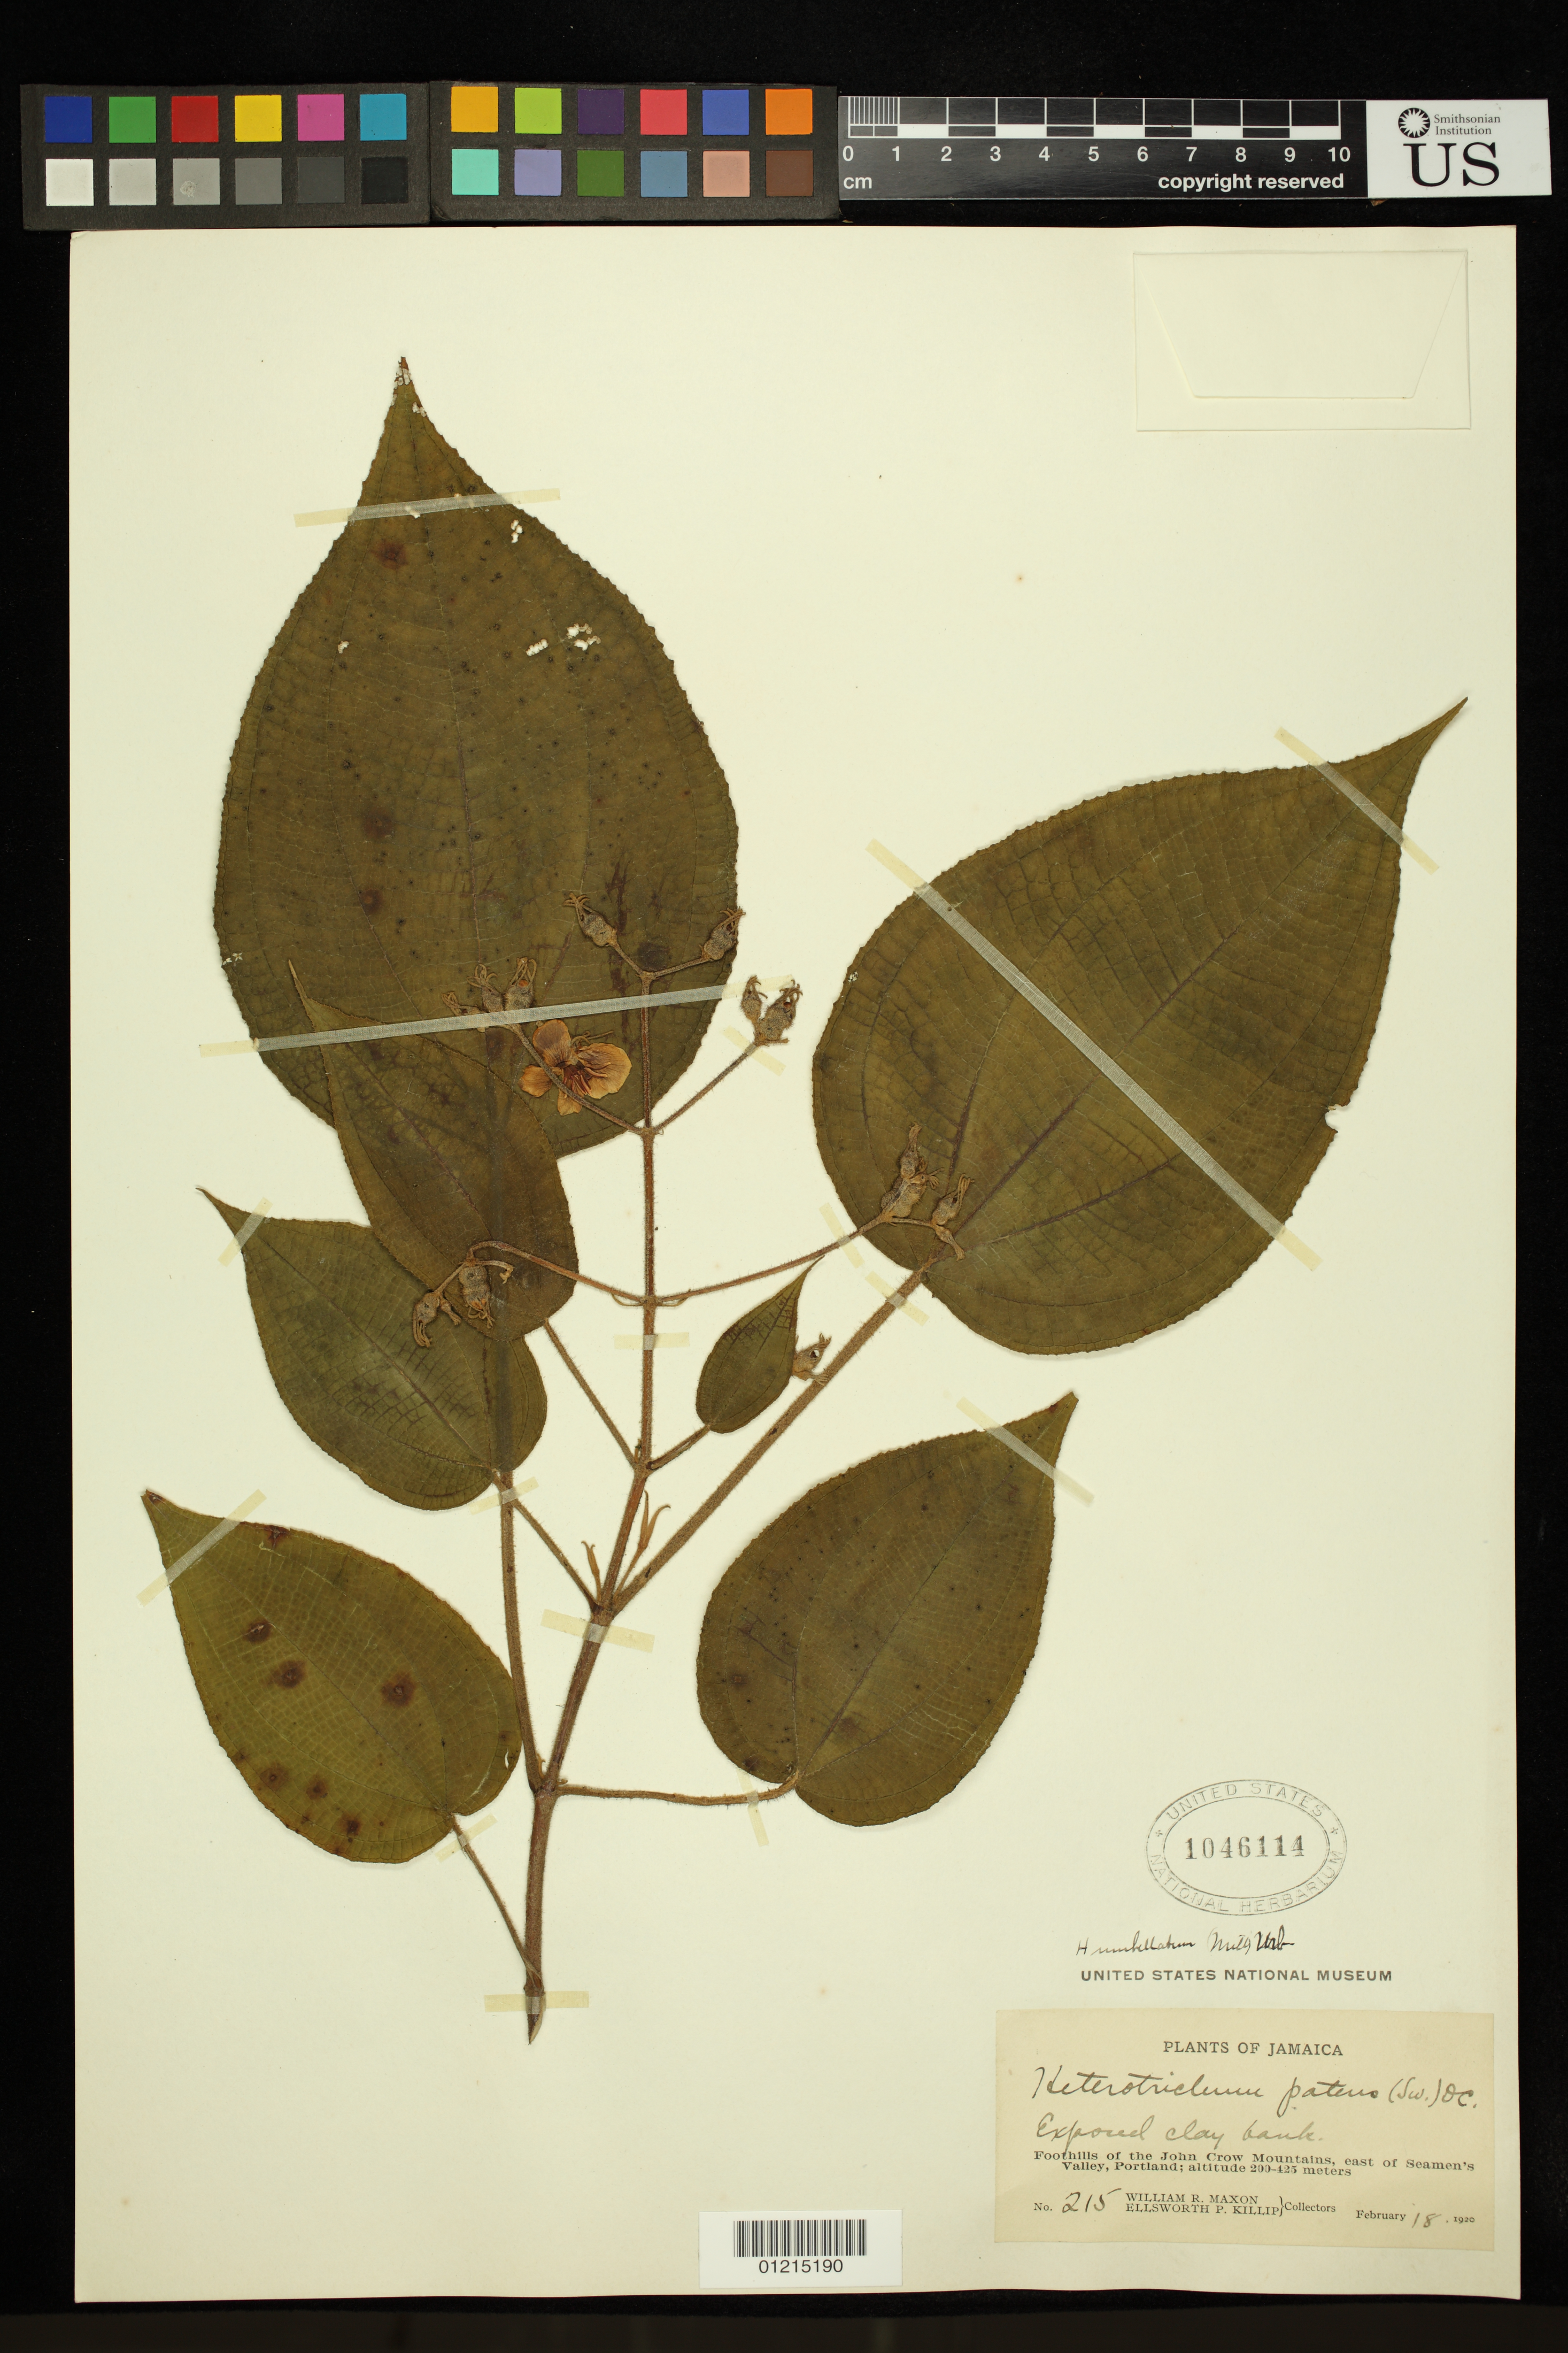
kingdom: Plantae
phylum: Tracheophyta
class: Magnoliopsida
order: Myrtales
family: Melastomataceae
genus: Heterotrichum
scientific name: Heterotrichum umbellatum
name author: (Mill.) Urb.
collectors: W. R. Maxon & E. P. Killip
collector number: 215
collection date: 1920-02-18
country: Jamaica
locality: Foothills of the John Crow Mountains, east of Seamen's Valley, Portland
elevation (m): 200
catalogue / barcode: US 1046114